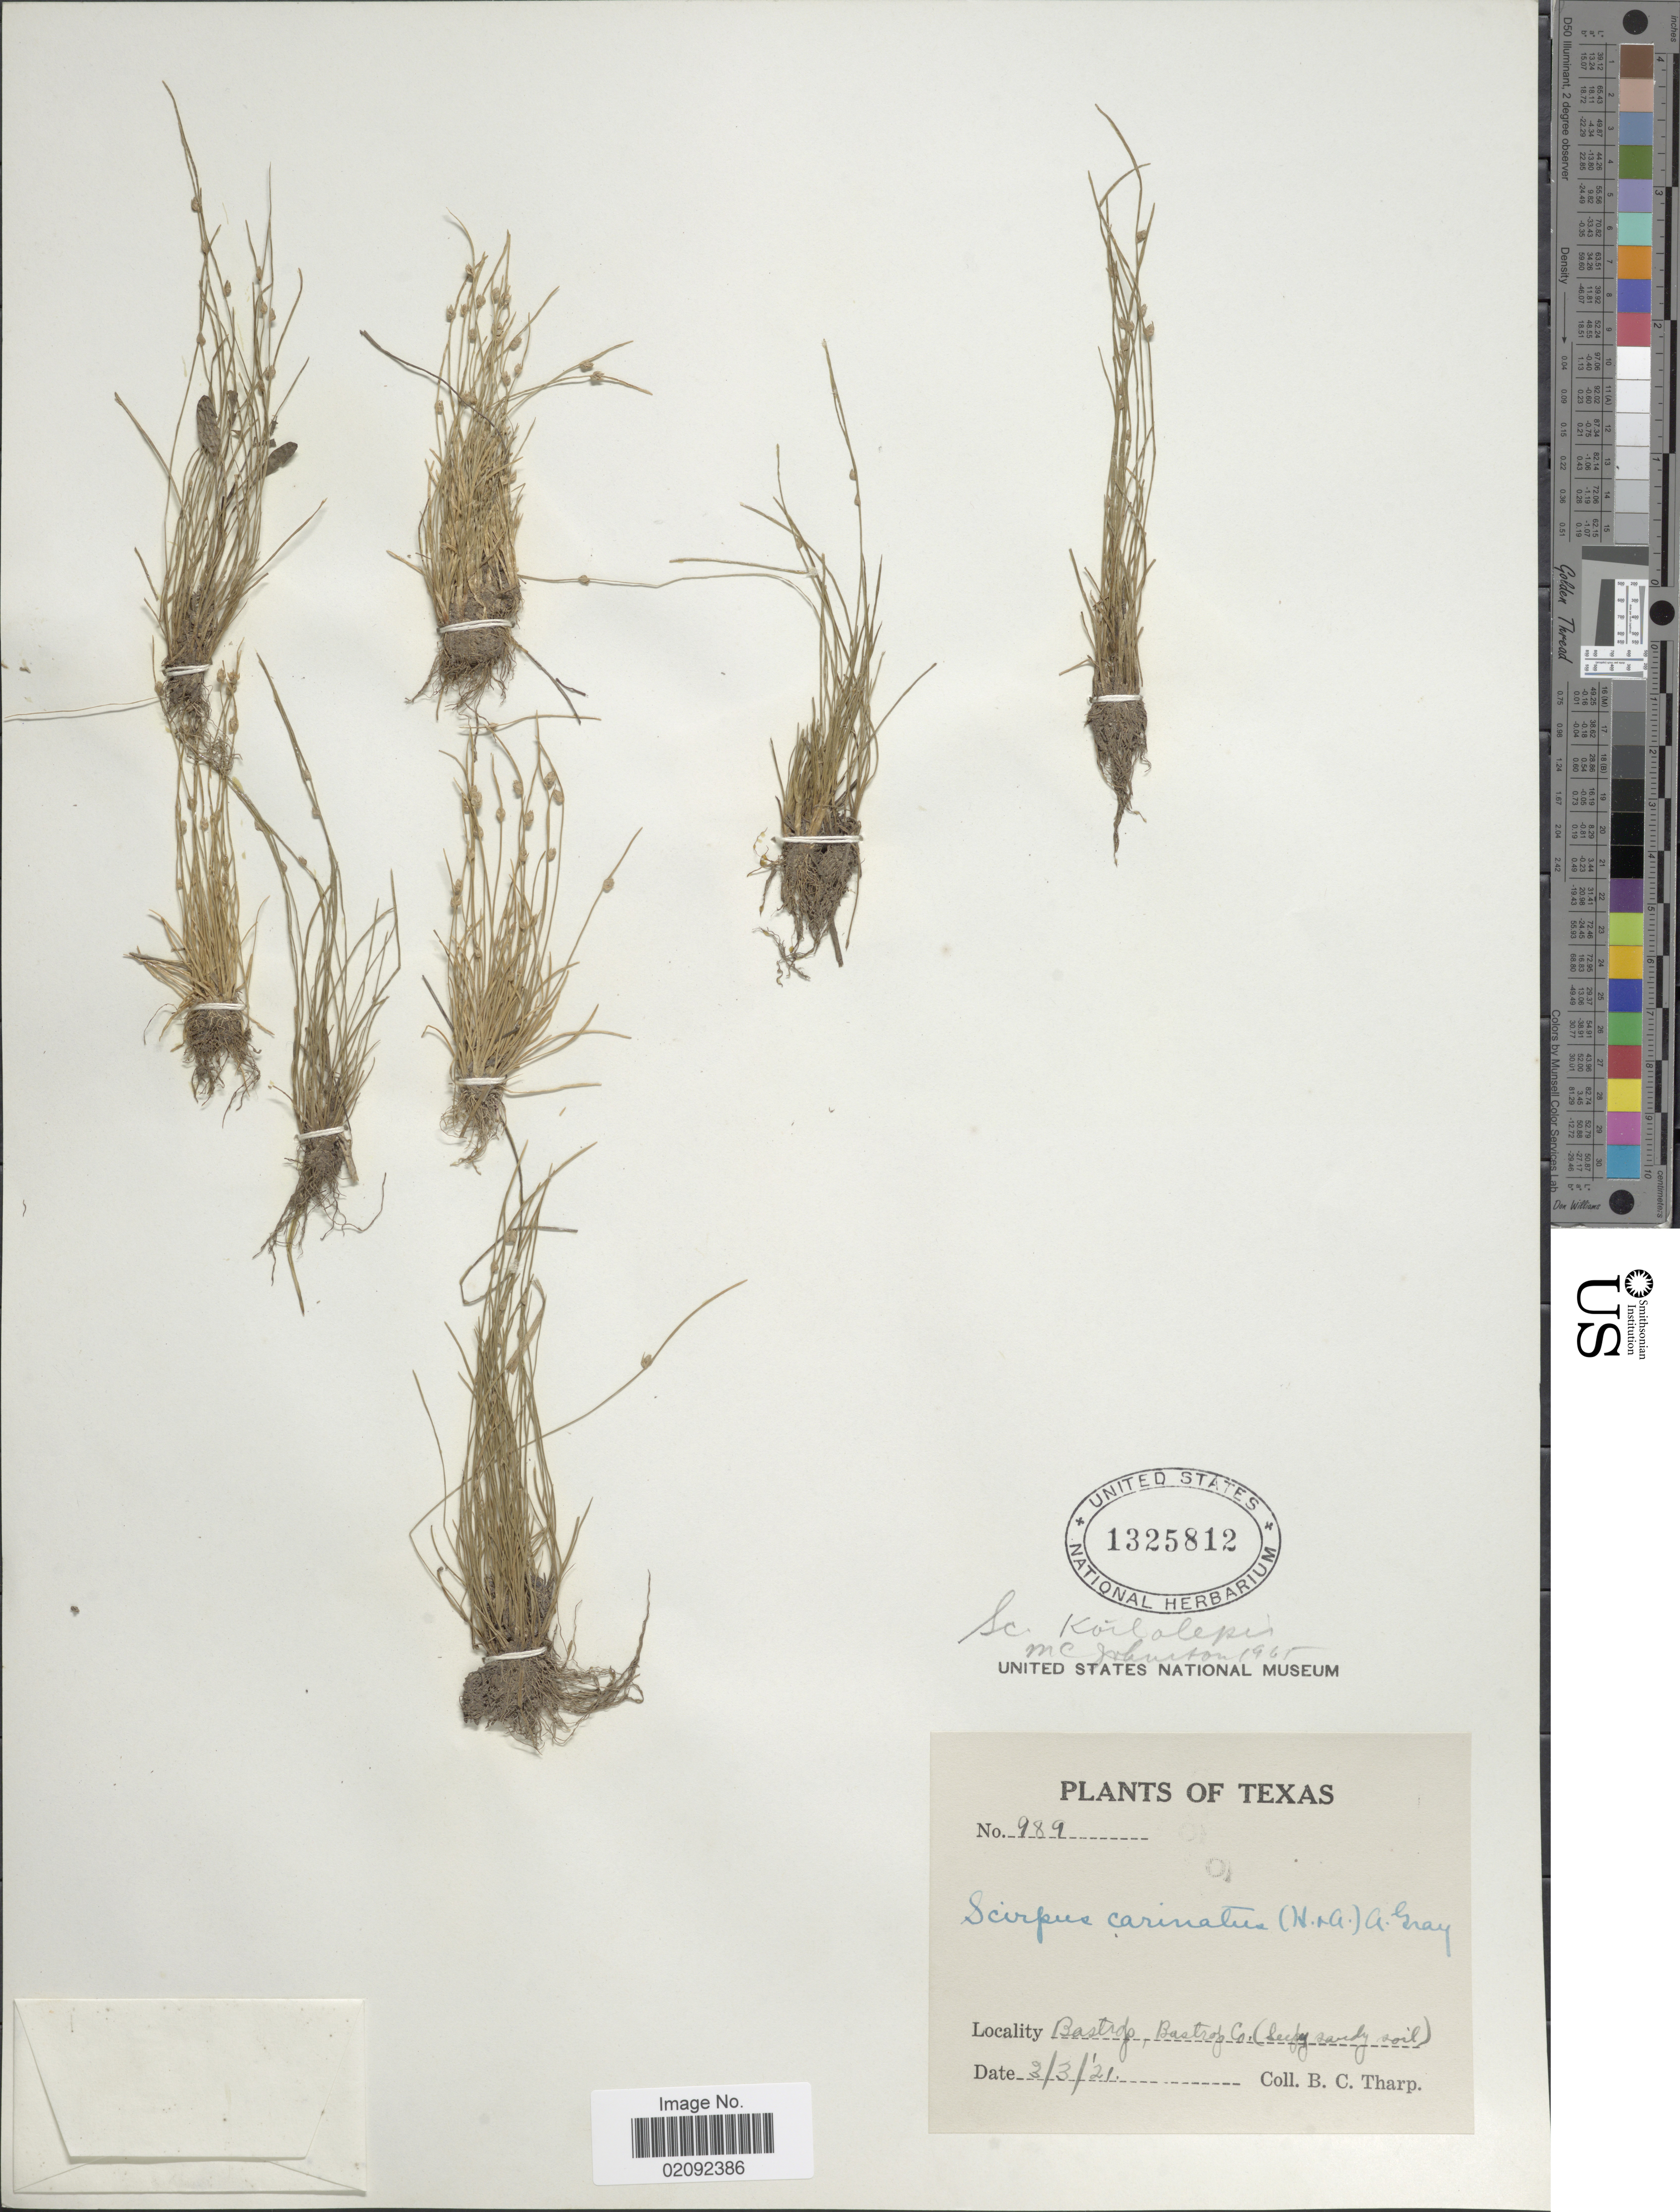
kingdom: Plantae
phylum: Tracheophyta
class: Liliopsida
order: Poales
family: Cyperaceae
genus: Isolepis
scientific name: Isolepis carinata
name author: Hook. & Arn. ex Torr.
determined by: Strong, M. T., (US), Smithsonian Institution - National Museum of Natural History (UNITED STATES)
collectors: B. C. Tharp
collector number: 989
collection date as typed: Transcribed d/m/y: 3/3/21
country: United States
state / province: Texas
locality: Bastrop, Bastrop Co.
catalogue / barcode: US 1325812